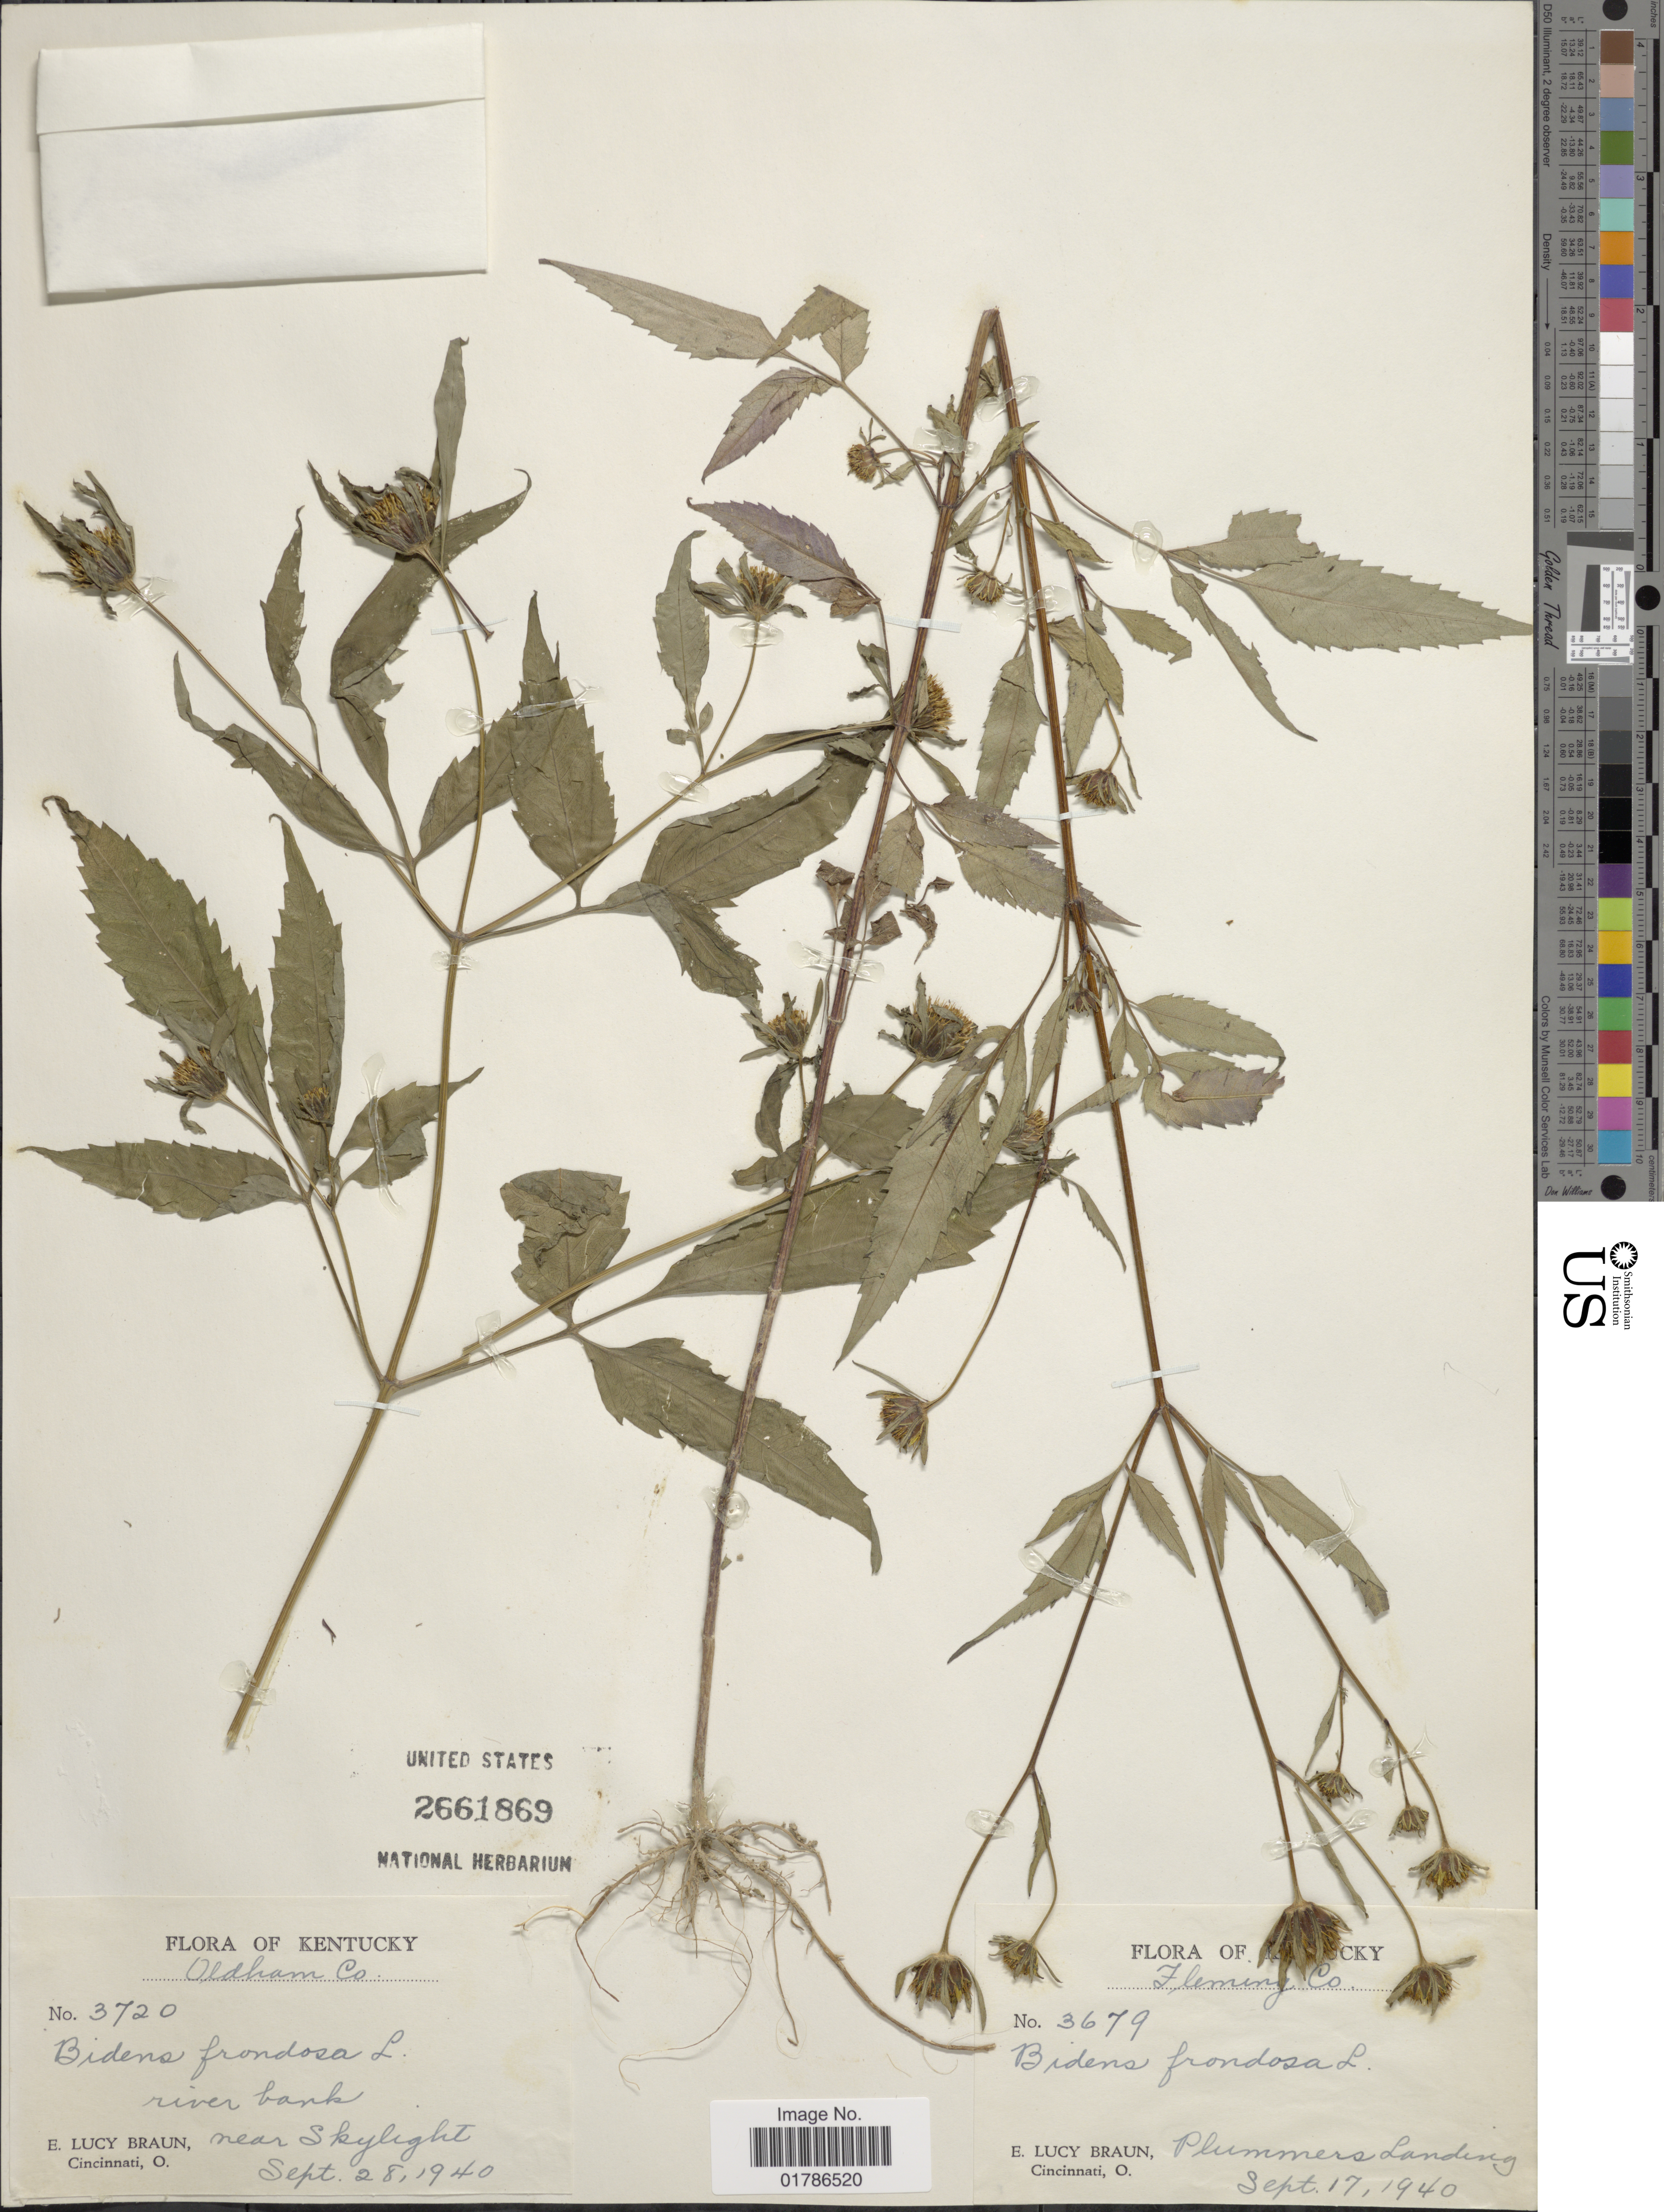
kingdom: Plantae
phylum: Tracheophyta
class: Magnoliopsida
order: Asterales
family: Asteraceae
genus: Bidens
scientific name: Bidens frondosa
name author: L.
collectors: E. L. Braun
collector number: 3679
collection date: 1940-09-19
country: United States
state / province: Kentucky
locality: Plummers Landing, near Skylight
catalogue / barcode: US 2661869